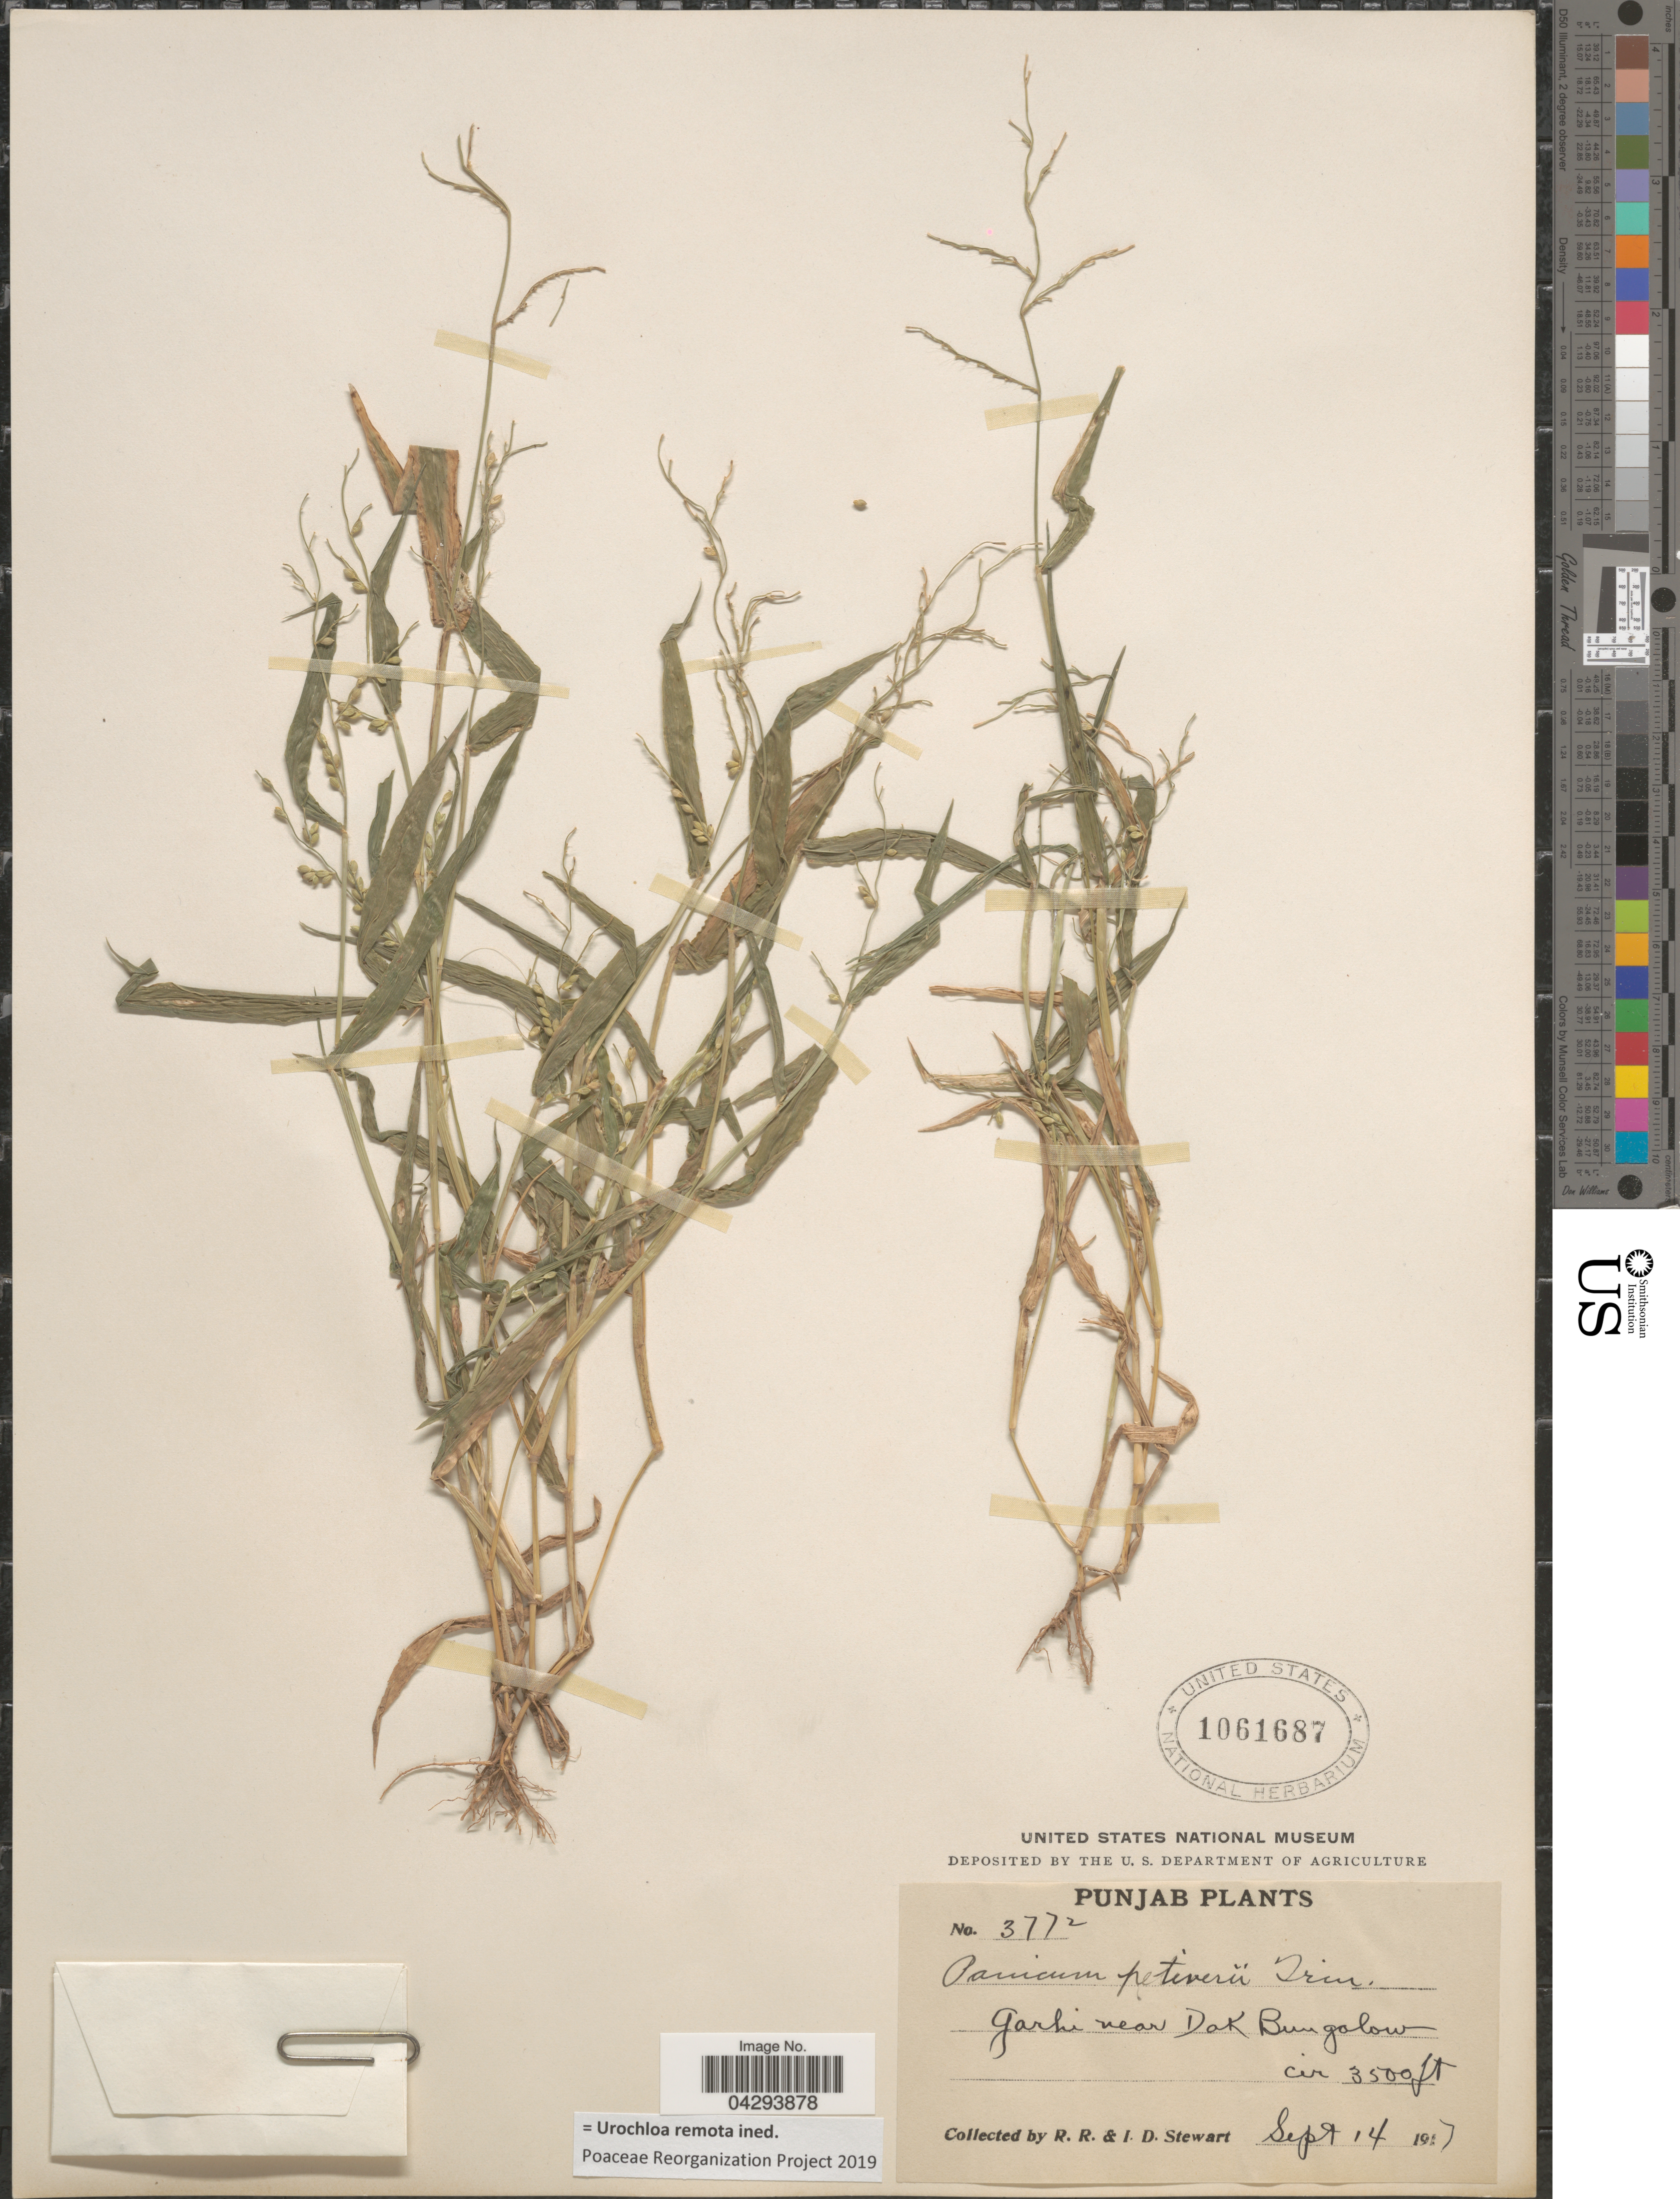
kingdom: Plantae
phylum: Tracheophyta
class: Liliopsida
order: Poales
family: Poaceae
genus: Urochloa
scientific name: Urochloa remota ined.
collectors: R. Stewart & I. Stewart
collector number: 3772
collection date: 1917-09-14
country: India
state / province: Punjab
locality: Punjab. Garhi near Dak Bungalow.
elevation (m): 1067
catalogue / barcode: US 1061687